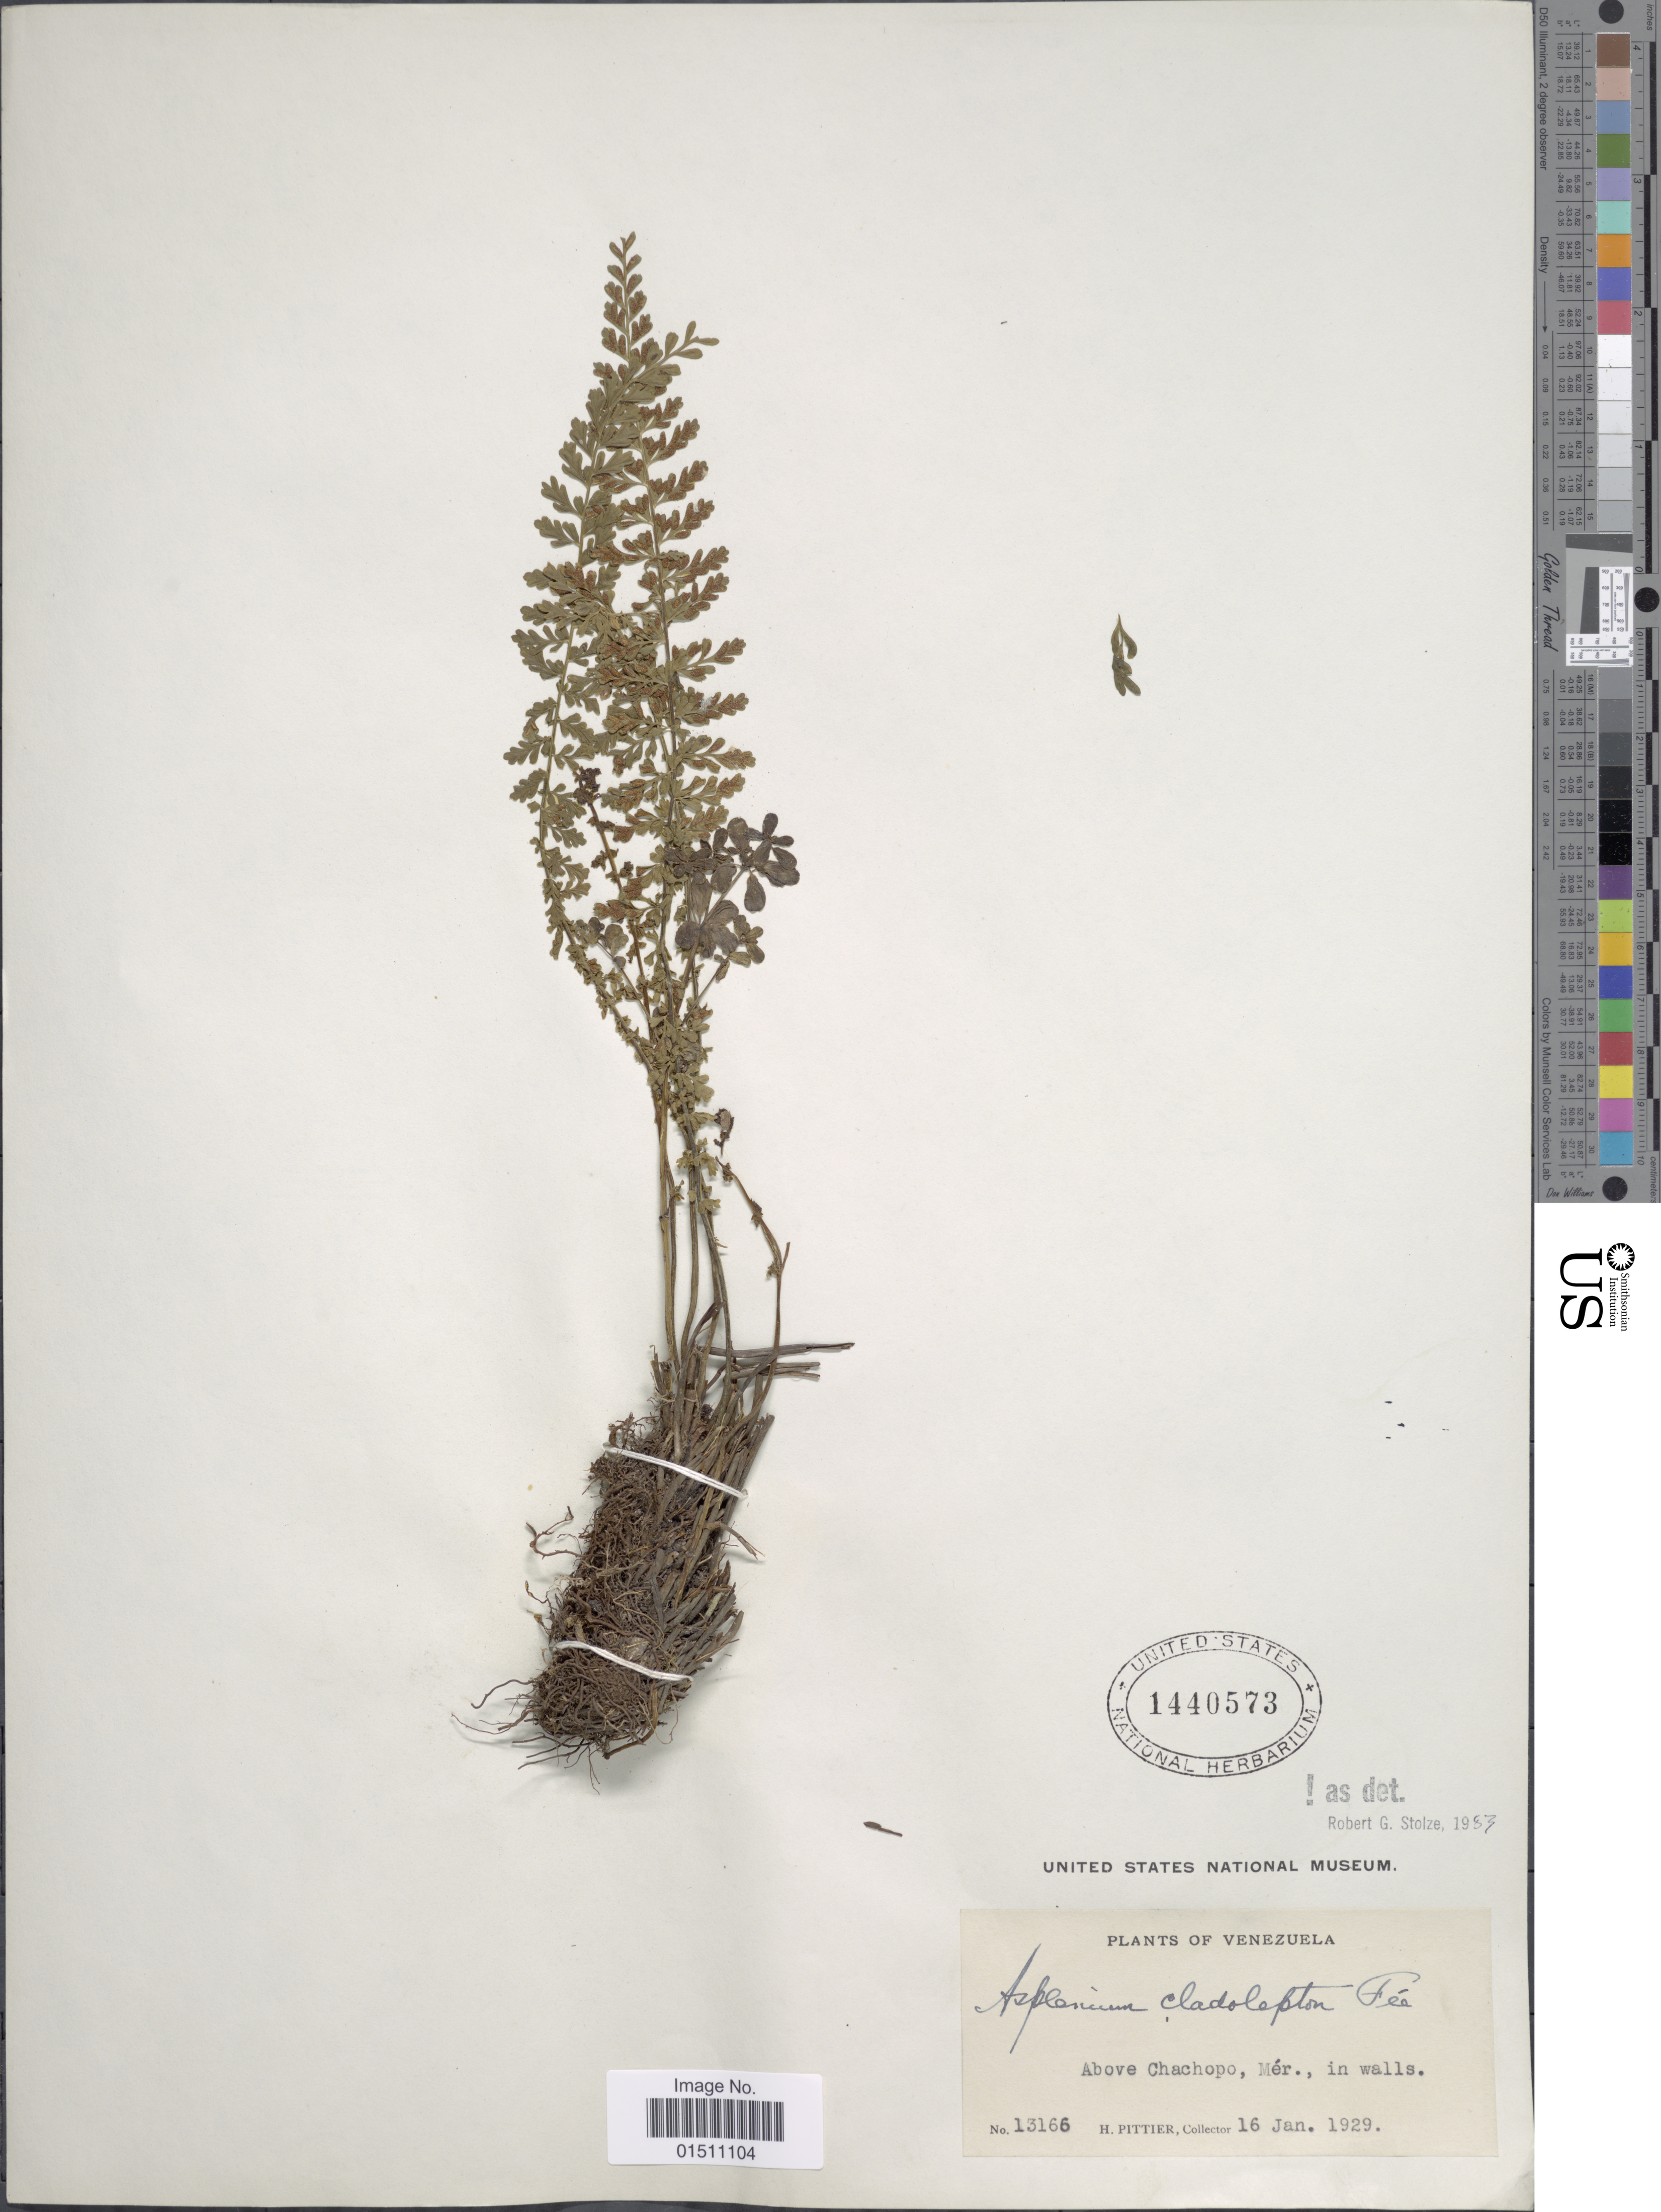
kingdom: Plantae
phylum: Tracheophyta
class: Polypodiopsida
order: Polypodiales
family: Aspleniaceae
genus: Asplenium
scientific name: Asplenium haenkeanum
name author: (C. Presl) Hieron.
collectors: H. F. Pittier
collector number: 13166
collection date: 1929-01-16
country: Venezuela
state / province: Mérida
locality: Venzuela, Above Chachopo, Mér., in walls.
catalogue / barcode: US 1440573